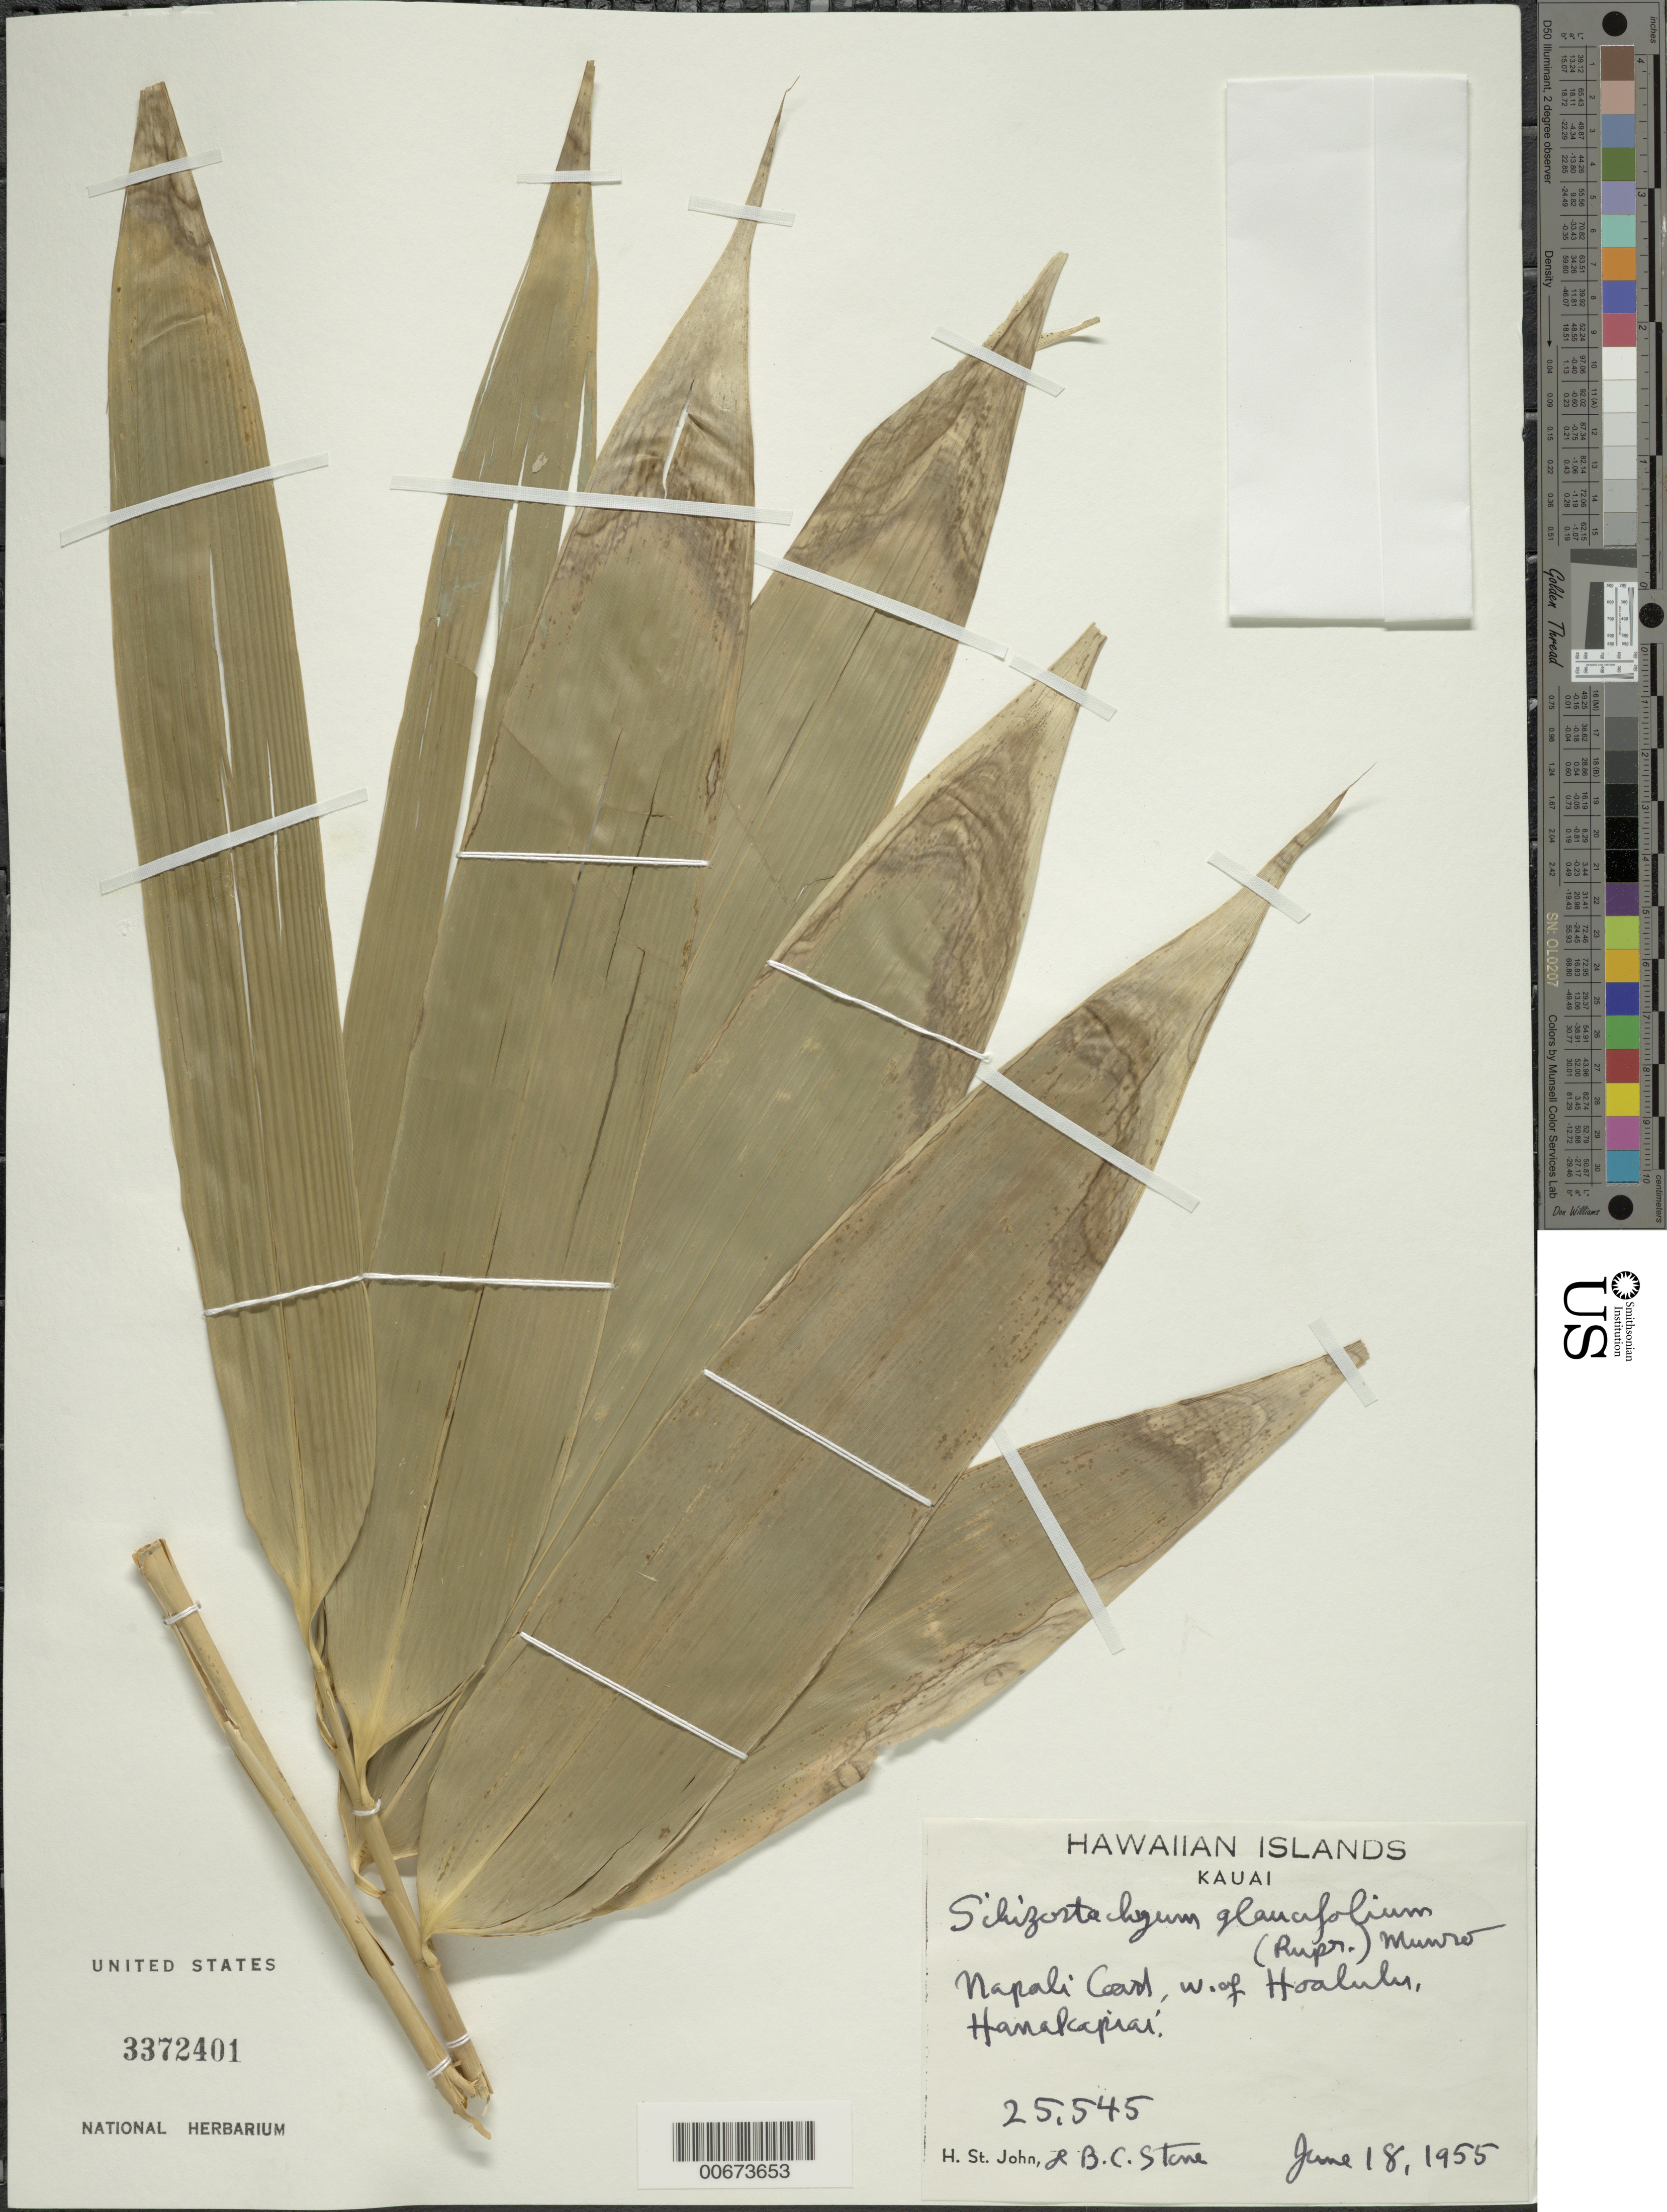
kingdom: Plantae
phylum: Tracheophyta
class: Liliopsida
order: Poales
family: Poaceae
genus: Schizostachyum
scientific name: Schizostachyum glaucifolium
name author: (Rupr.) Munro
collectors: H. St. John & B. C. Stone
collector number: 25545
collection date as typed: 18 Jun 1955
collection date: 1955-06-18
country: United States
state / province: Hawaii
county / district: Kauai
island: Kaua'i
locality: Napali coast, W of Ho'olulu, Hanakapi'ai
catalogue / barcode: US 3372401